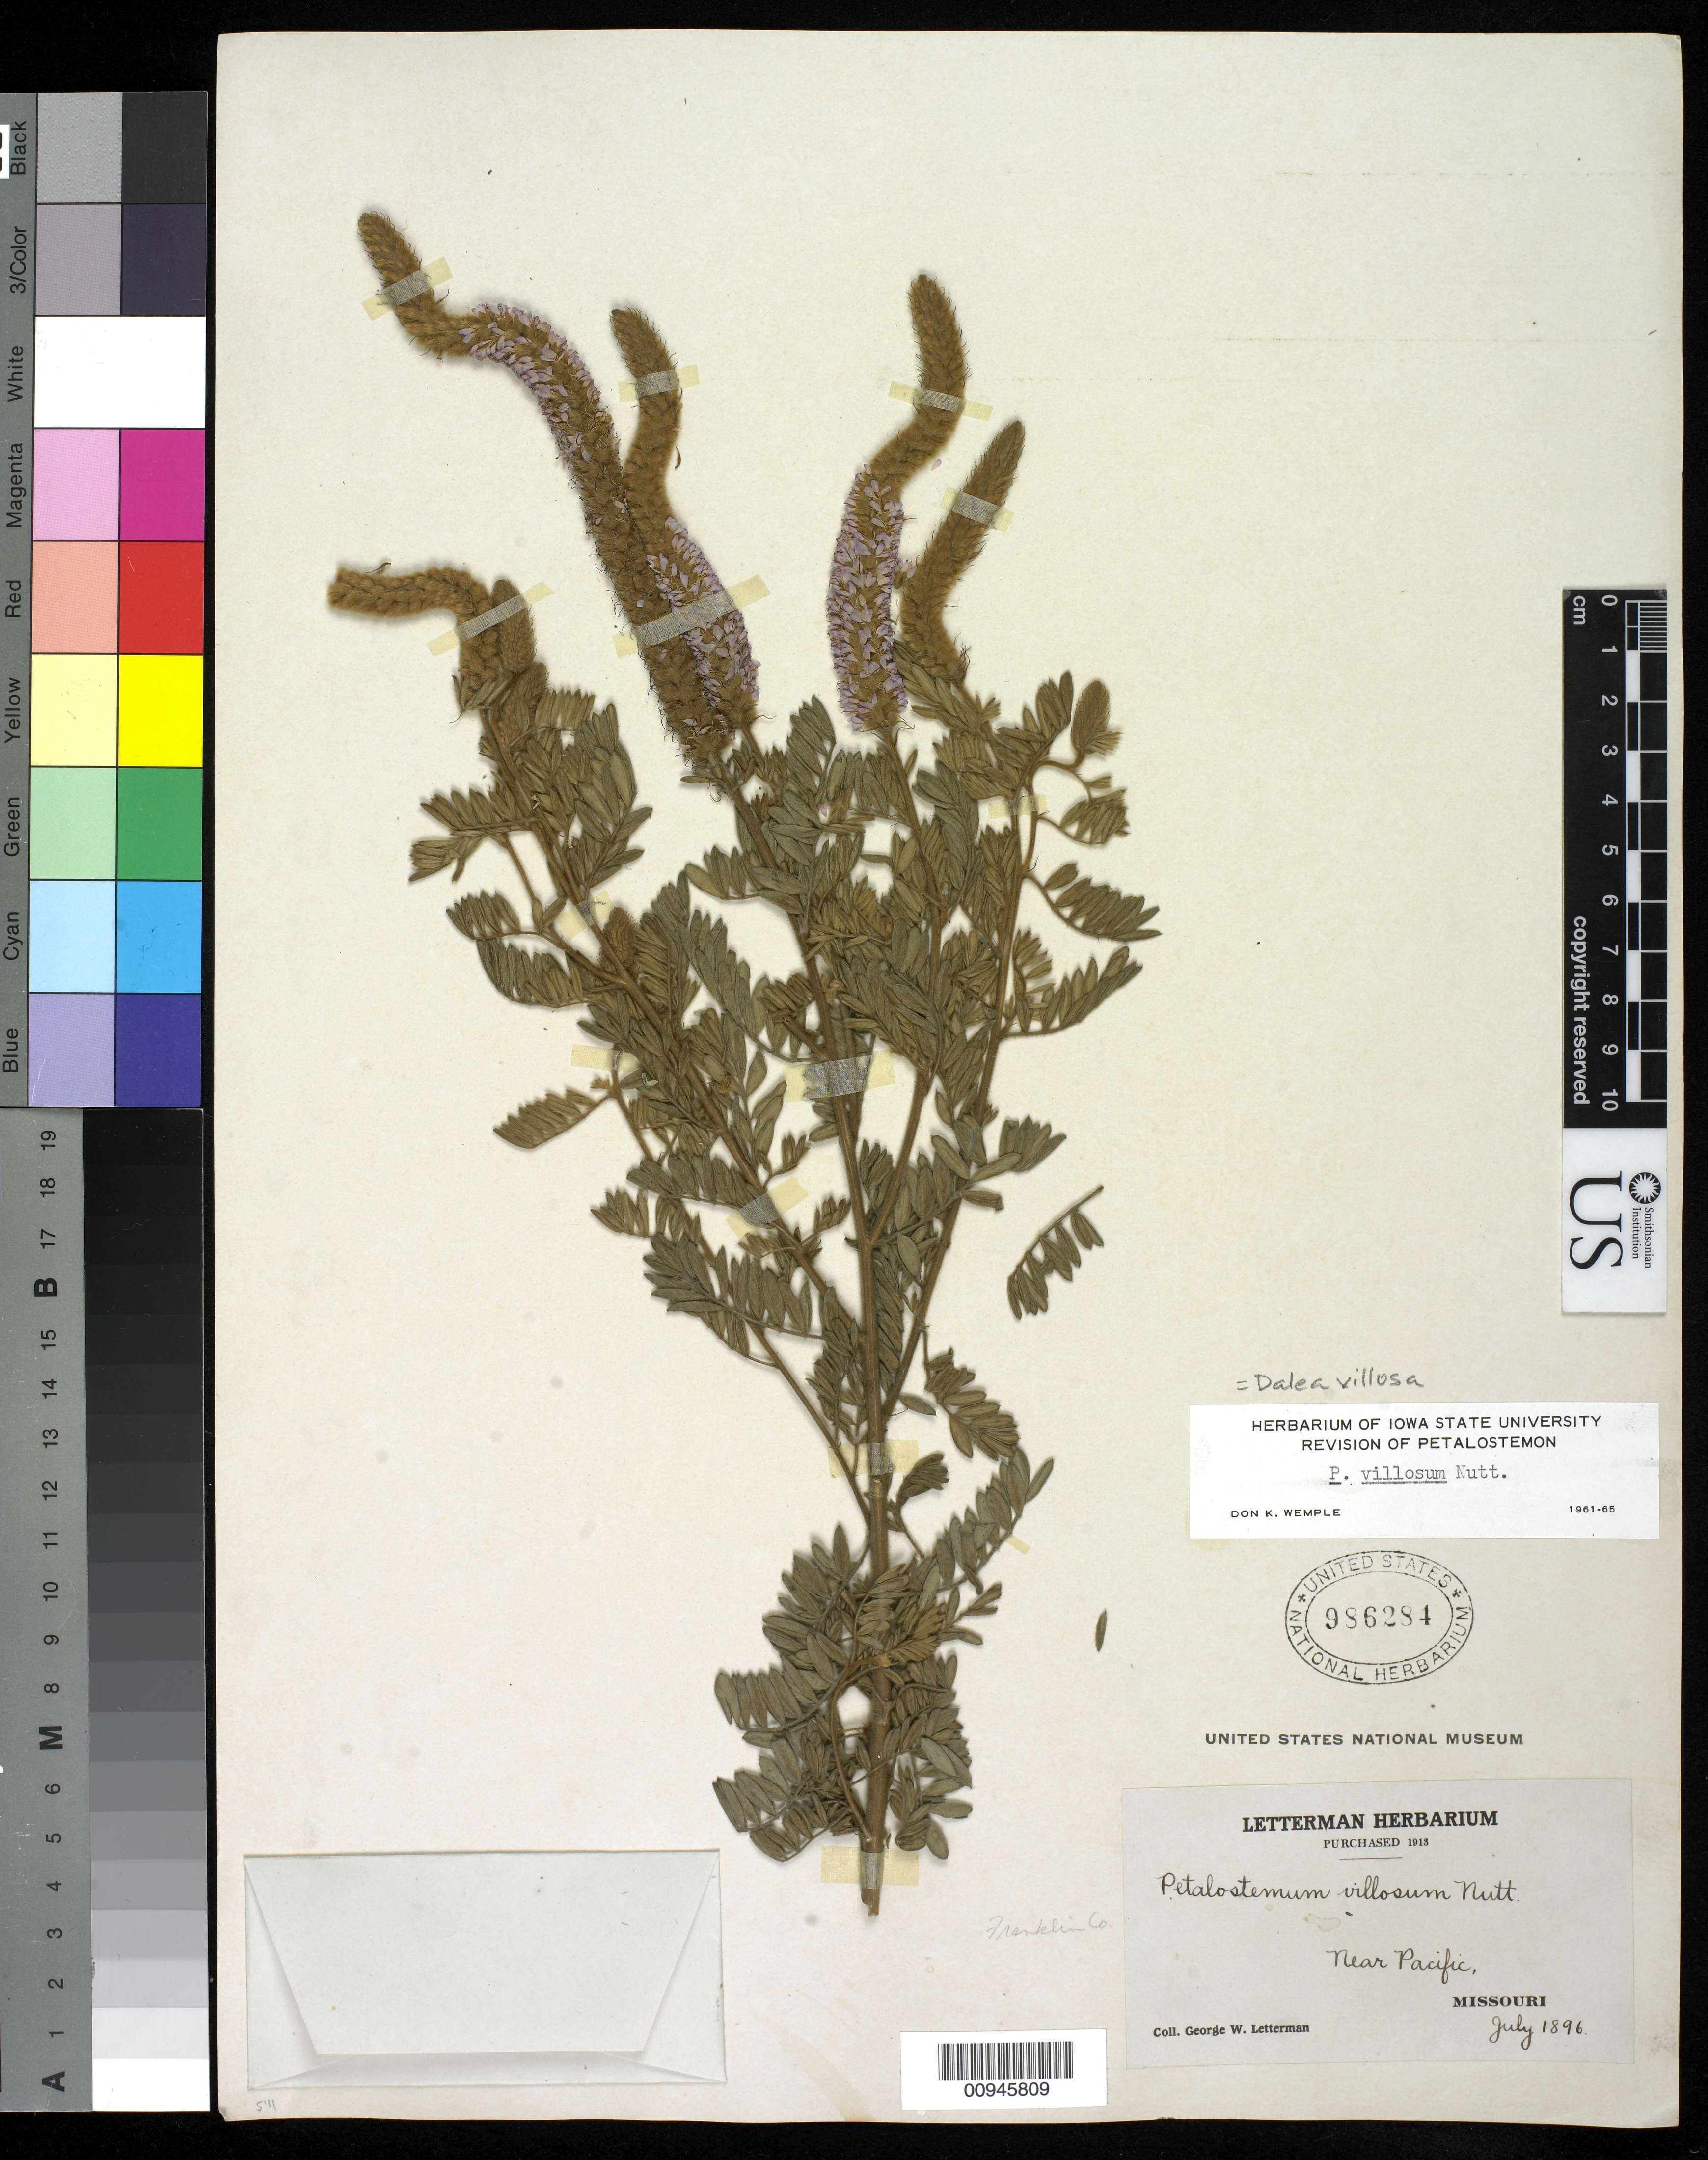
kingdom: Plantae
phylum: Tracheophyta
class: Magnoliopsida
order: Fabales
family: Fabaceae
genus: Dalea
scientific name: Dalea villosa var. villosa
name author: (Nutt.) Spreng.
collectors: G. W. Letterman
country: United States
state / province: Missouri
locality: Near Pacific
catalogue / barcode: US 986284